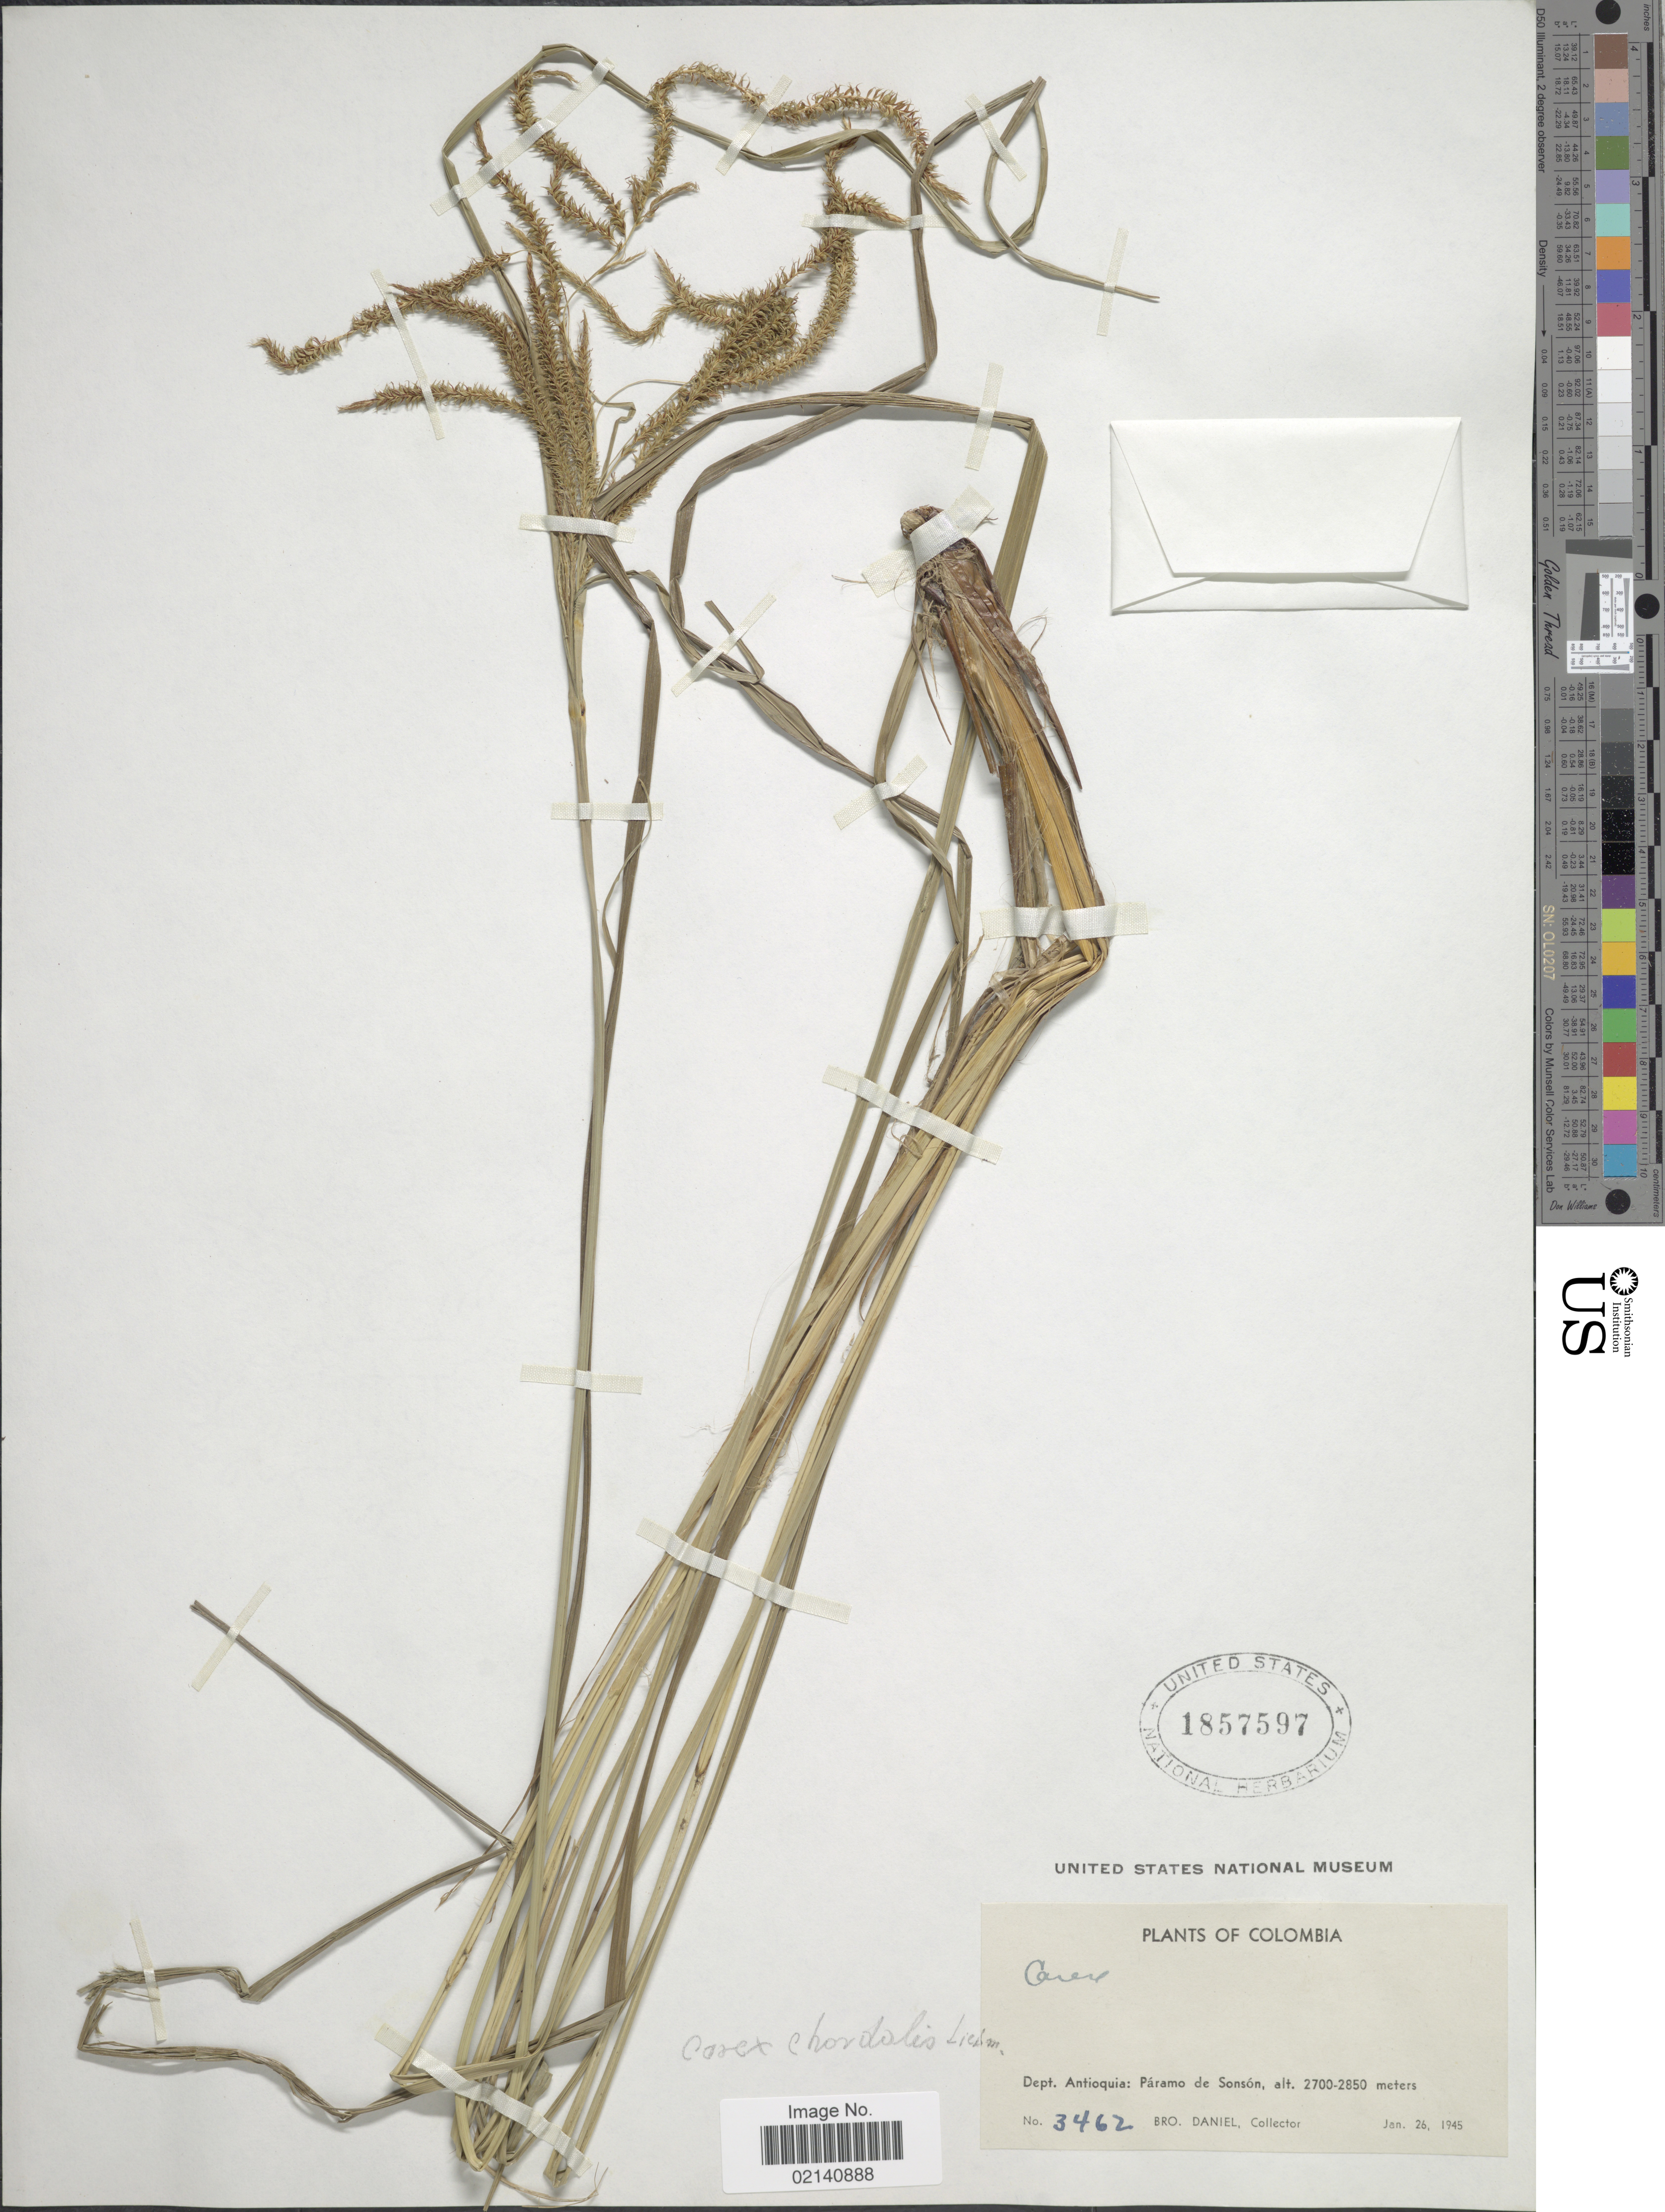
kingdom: Plantae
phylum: Tracheophyta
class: Liliopsida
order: Poales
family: Cyperaceae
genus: Carex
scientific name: Carex chordalis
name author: Liebm.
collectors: Bro. Daniel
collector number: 3462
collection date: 1945-01-26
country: Colombia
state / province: Antioquia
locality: Paramo de Sonson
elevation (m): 2700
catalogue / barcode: US 1857597